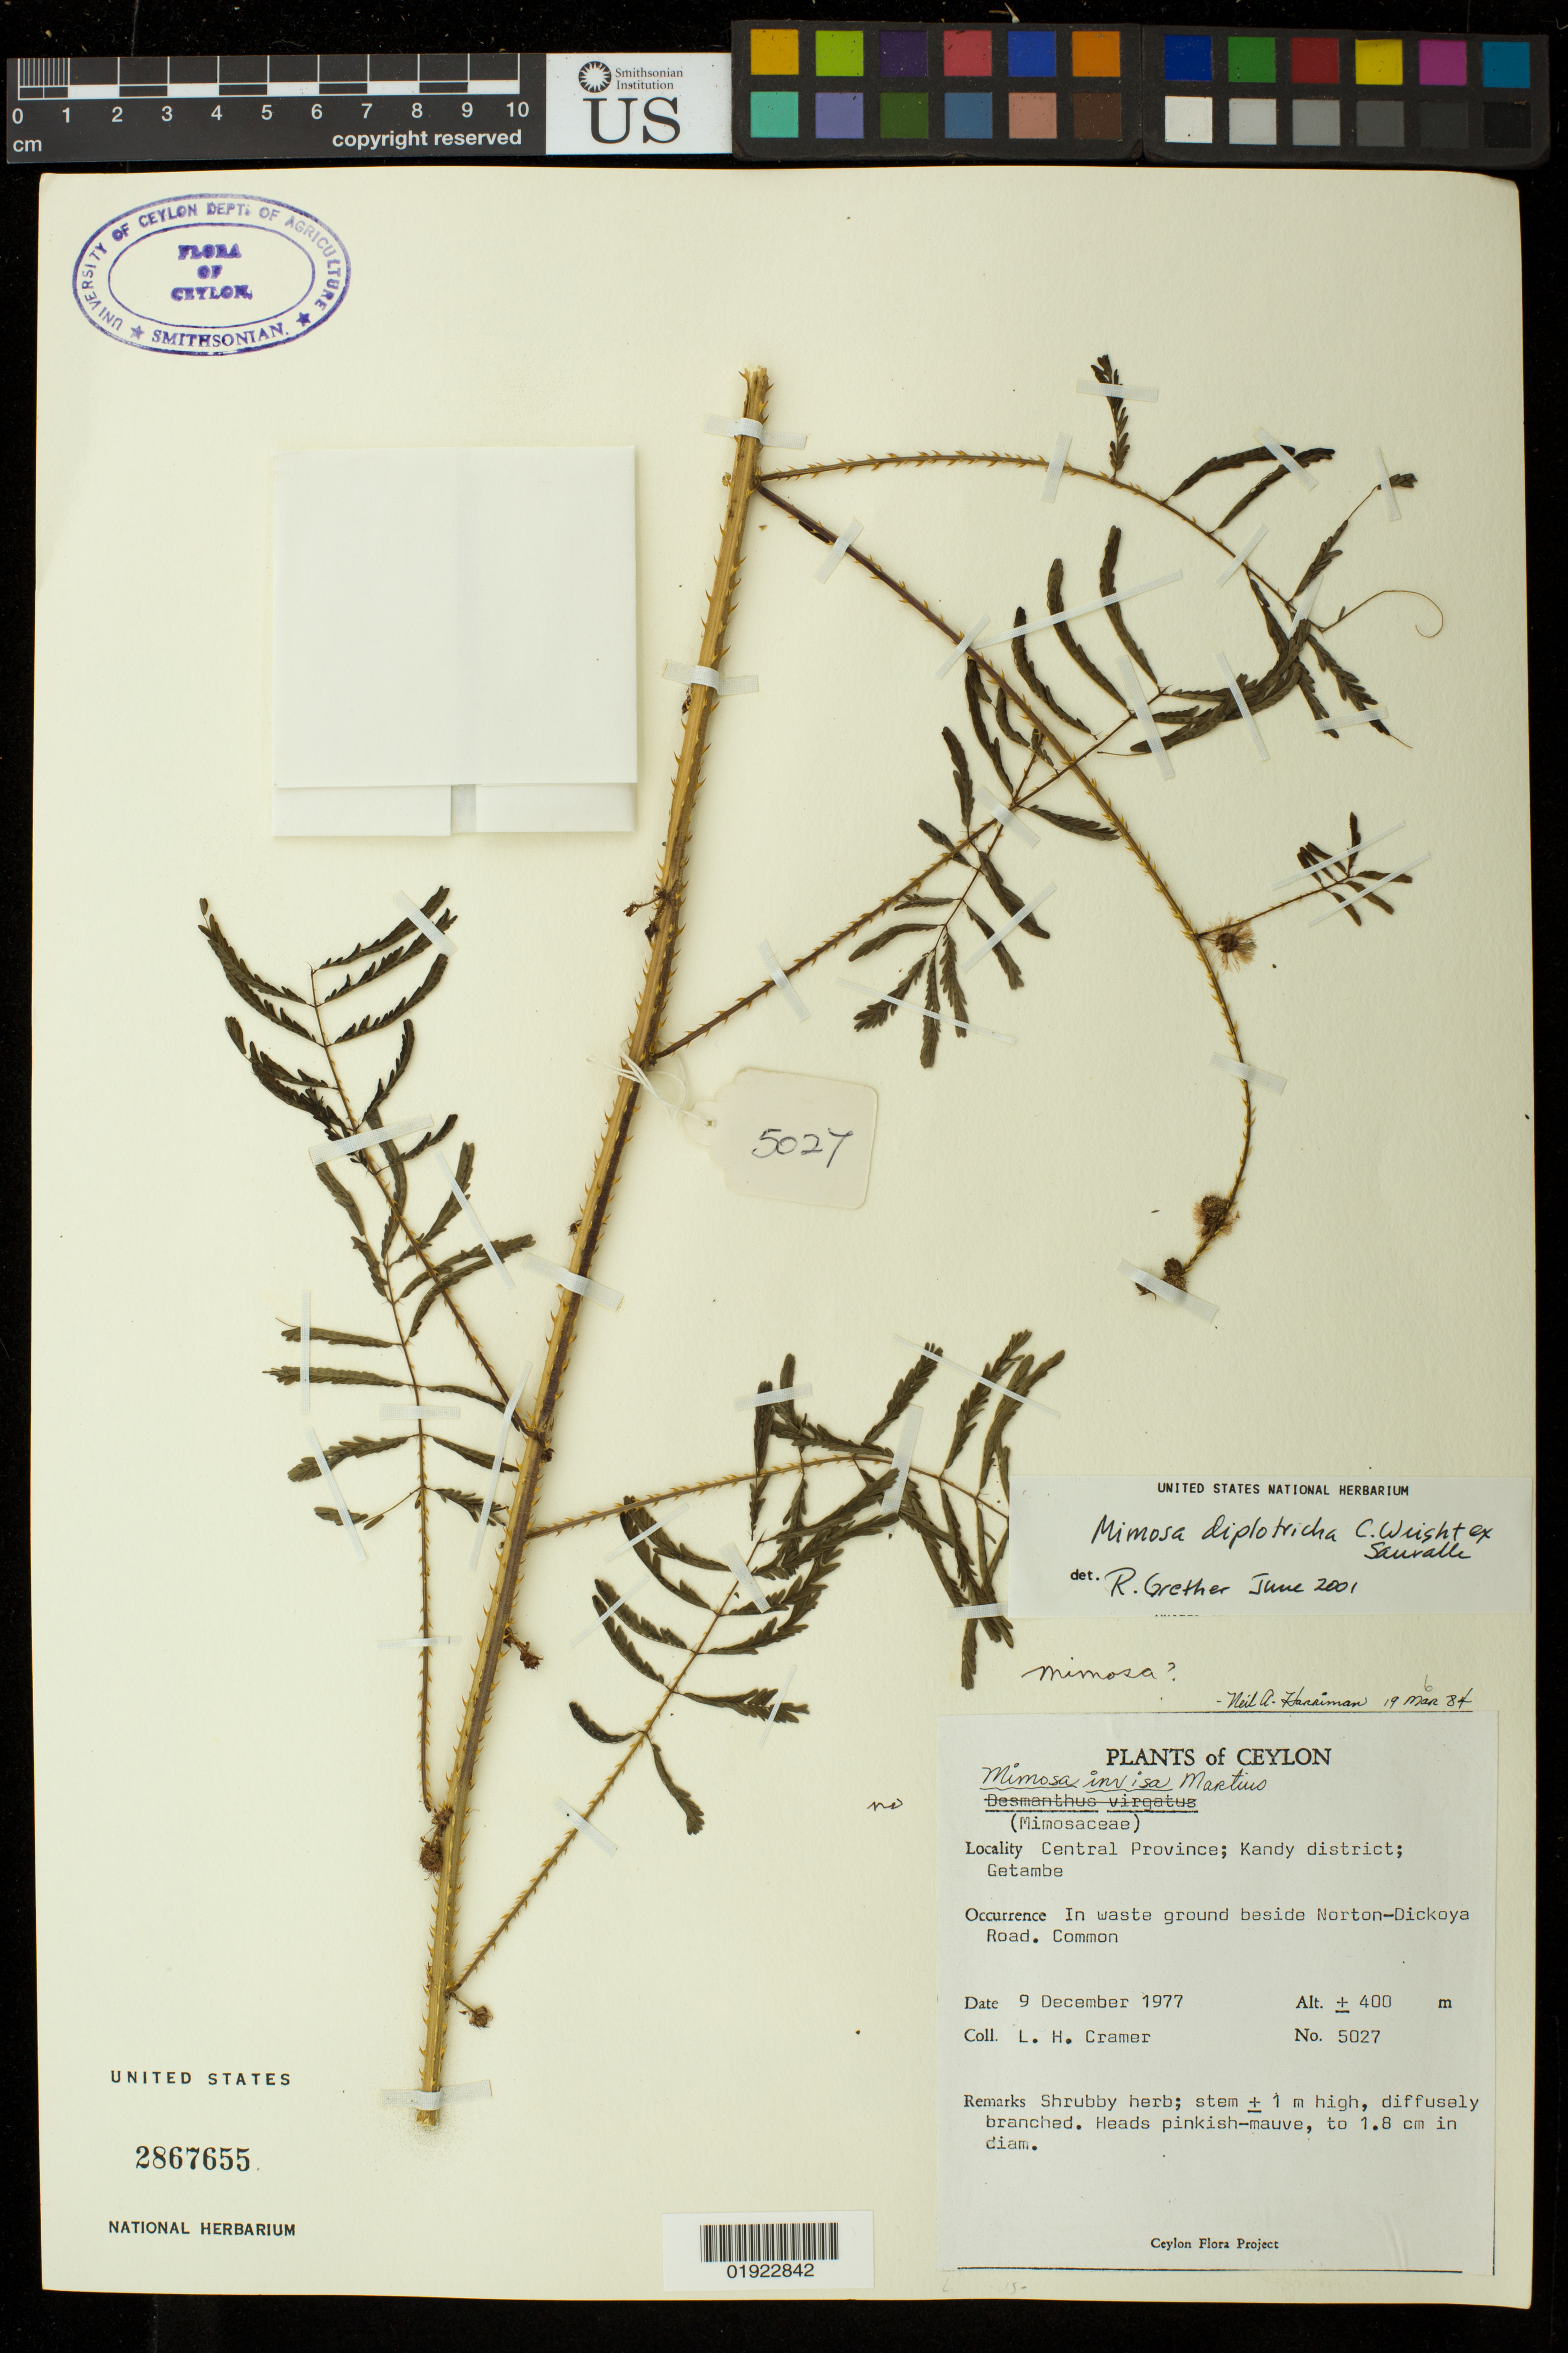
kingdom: Plantae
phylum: Tracheophyta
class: Magnoliopsida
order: Fabales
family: Fabaceae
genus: Mimosa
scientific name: Mimosa diplotricha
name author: C. Wright in Sauvalle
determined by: Grether, R.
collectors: L. H. Cramer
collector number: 5027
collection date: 1977-12-09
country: Sri Lanka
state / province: Central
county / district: Kandy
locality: Getambe.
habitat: In waste ground beside Norton-Dickoya Road. Common.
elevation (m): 400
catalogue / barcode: US 2867655